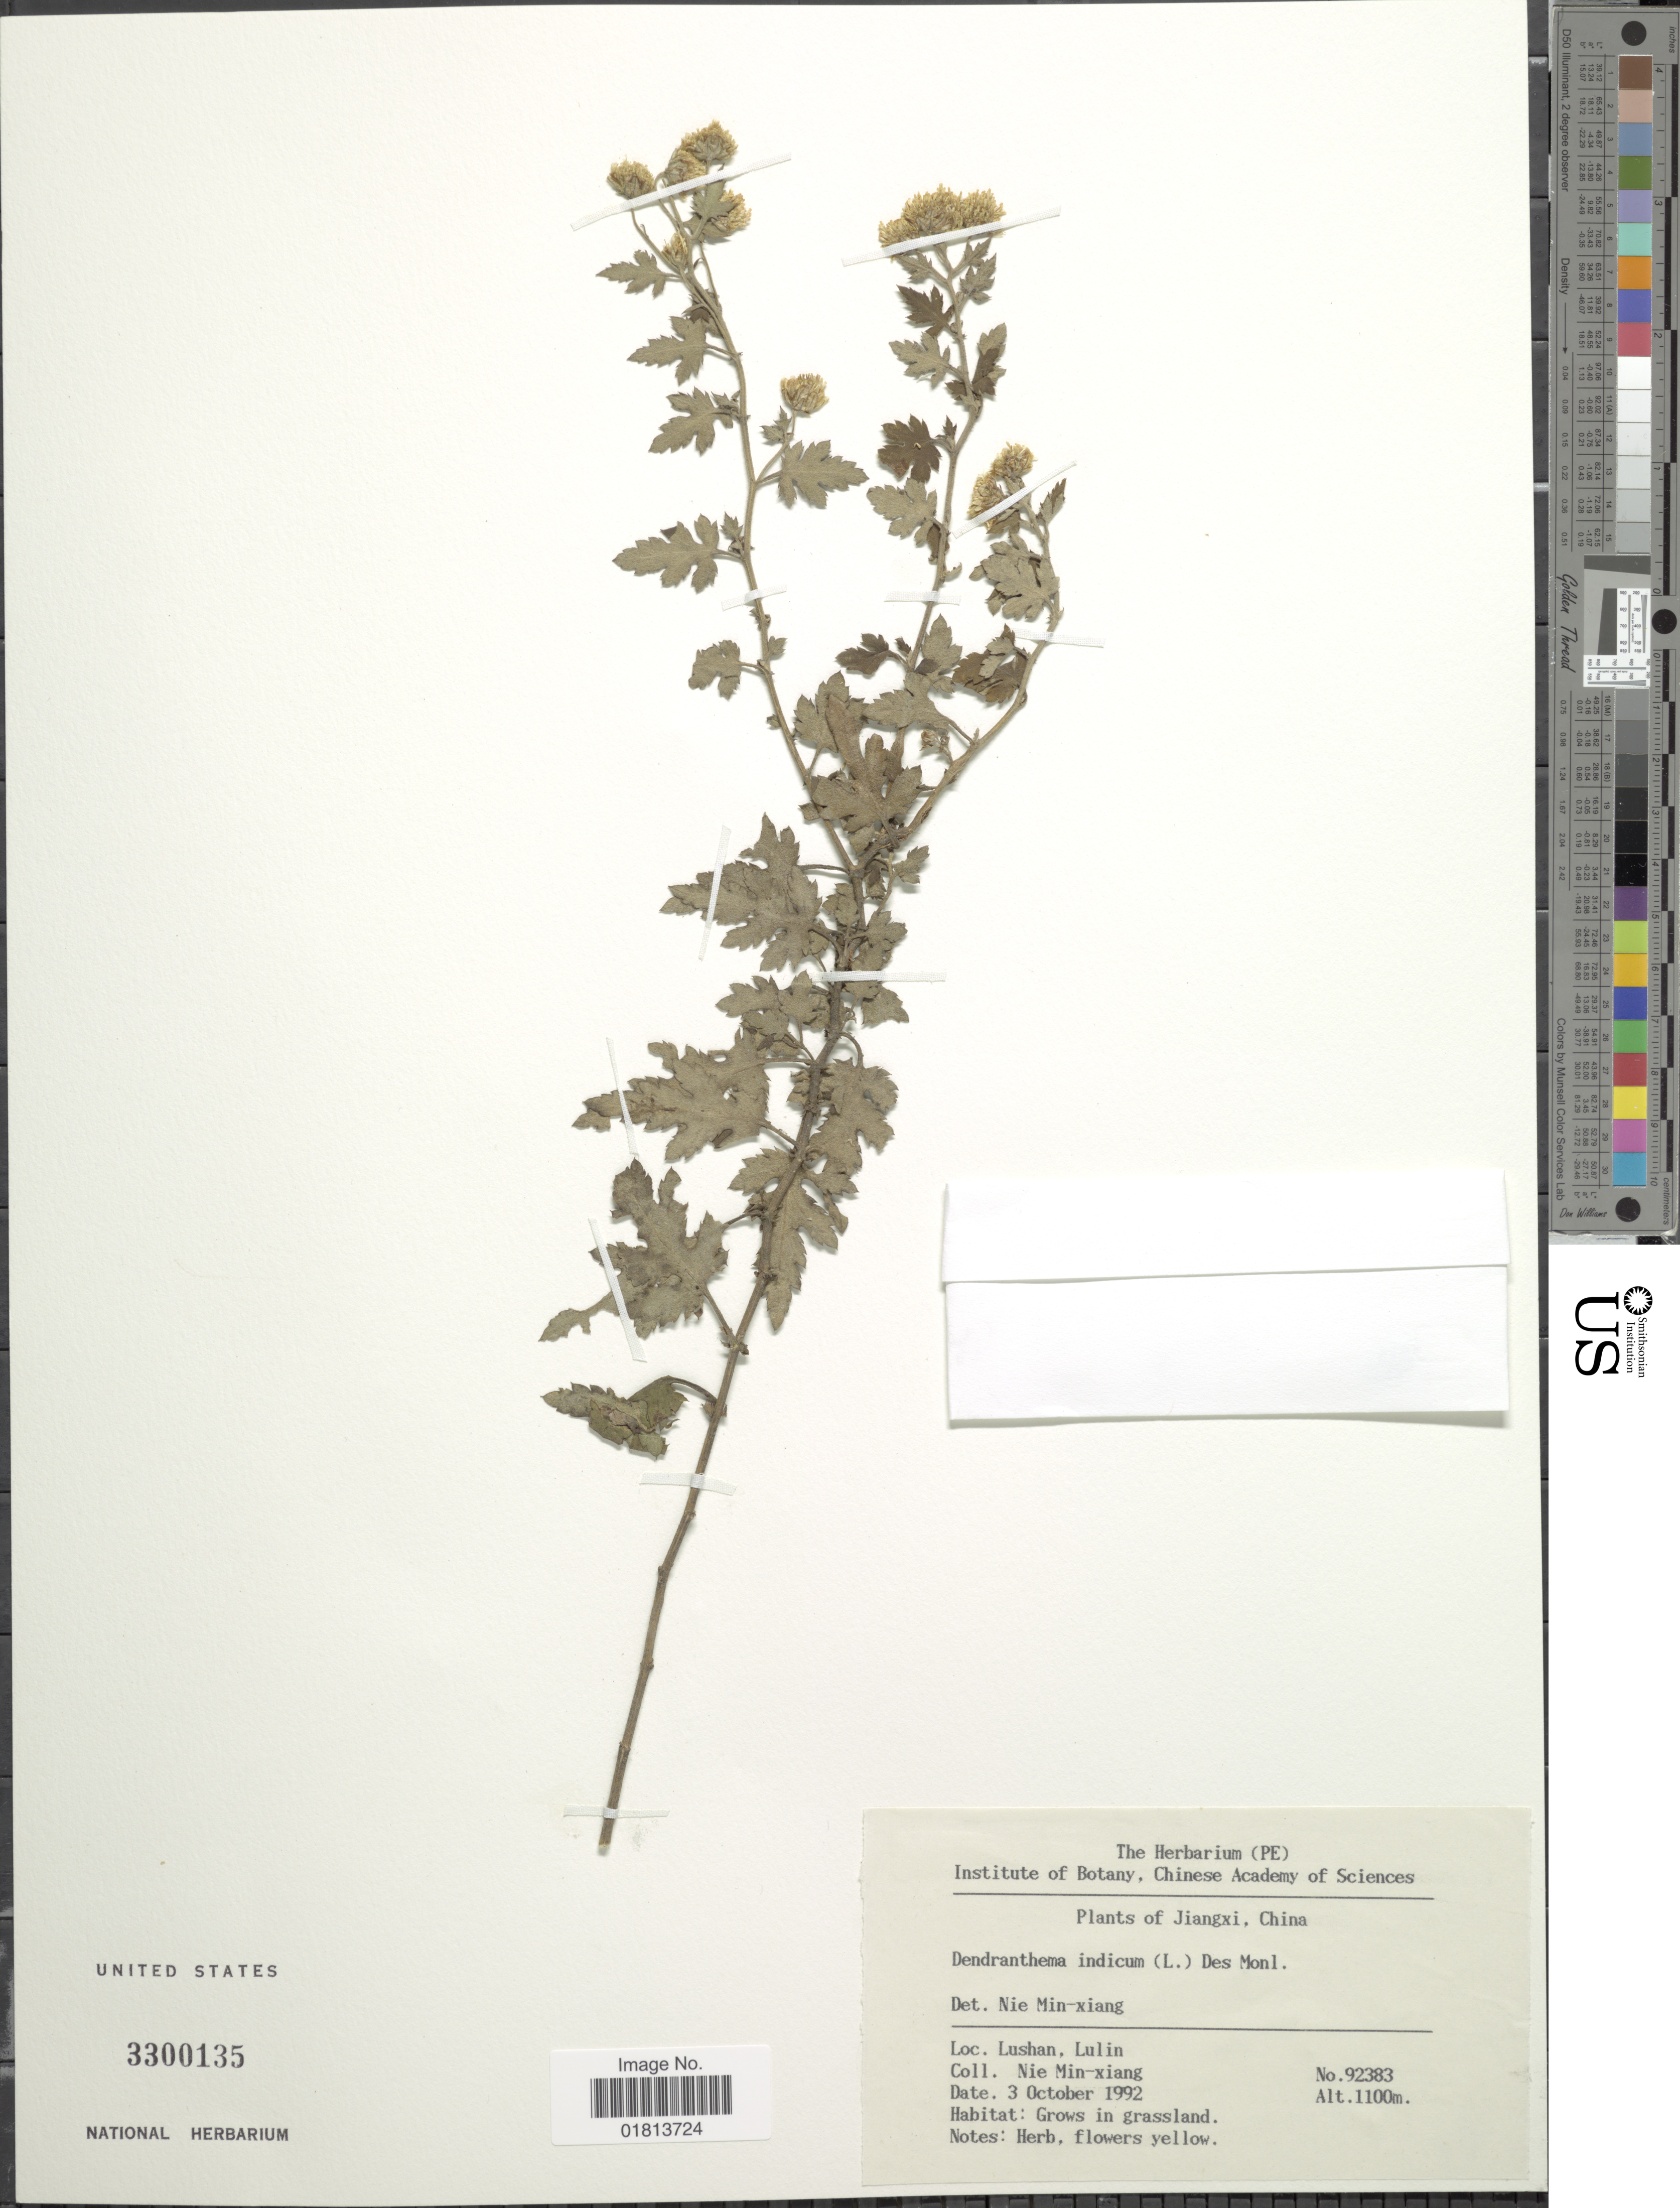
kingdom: Plantae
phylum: Tracheophyta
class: Magnoliopsida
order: Asterales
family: Asteraceae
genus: Dendranthema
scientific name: Dendranthema indicum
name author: (L.) Des Moul.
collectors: Nie Min-xiang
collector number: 92383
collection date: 1992-10-03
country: China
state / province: Jiangxi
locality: Lushan, Lulin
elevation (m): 1100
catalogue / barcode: US 3300135